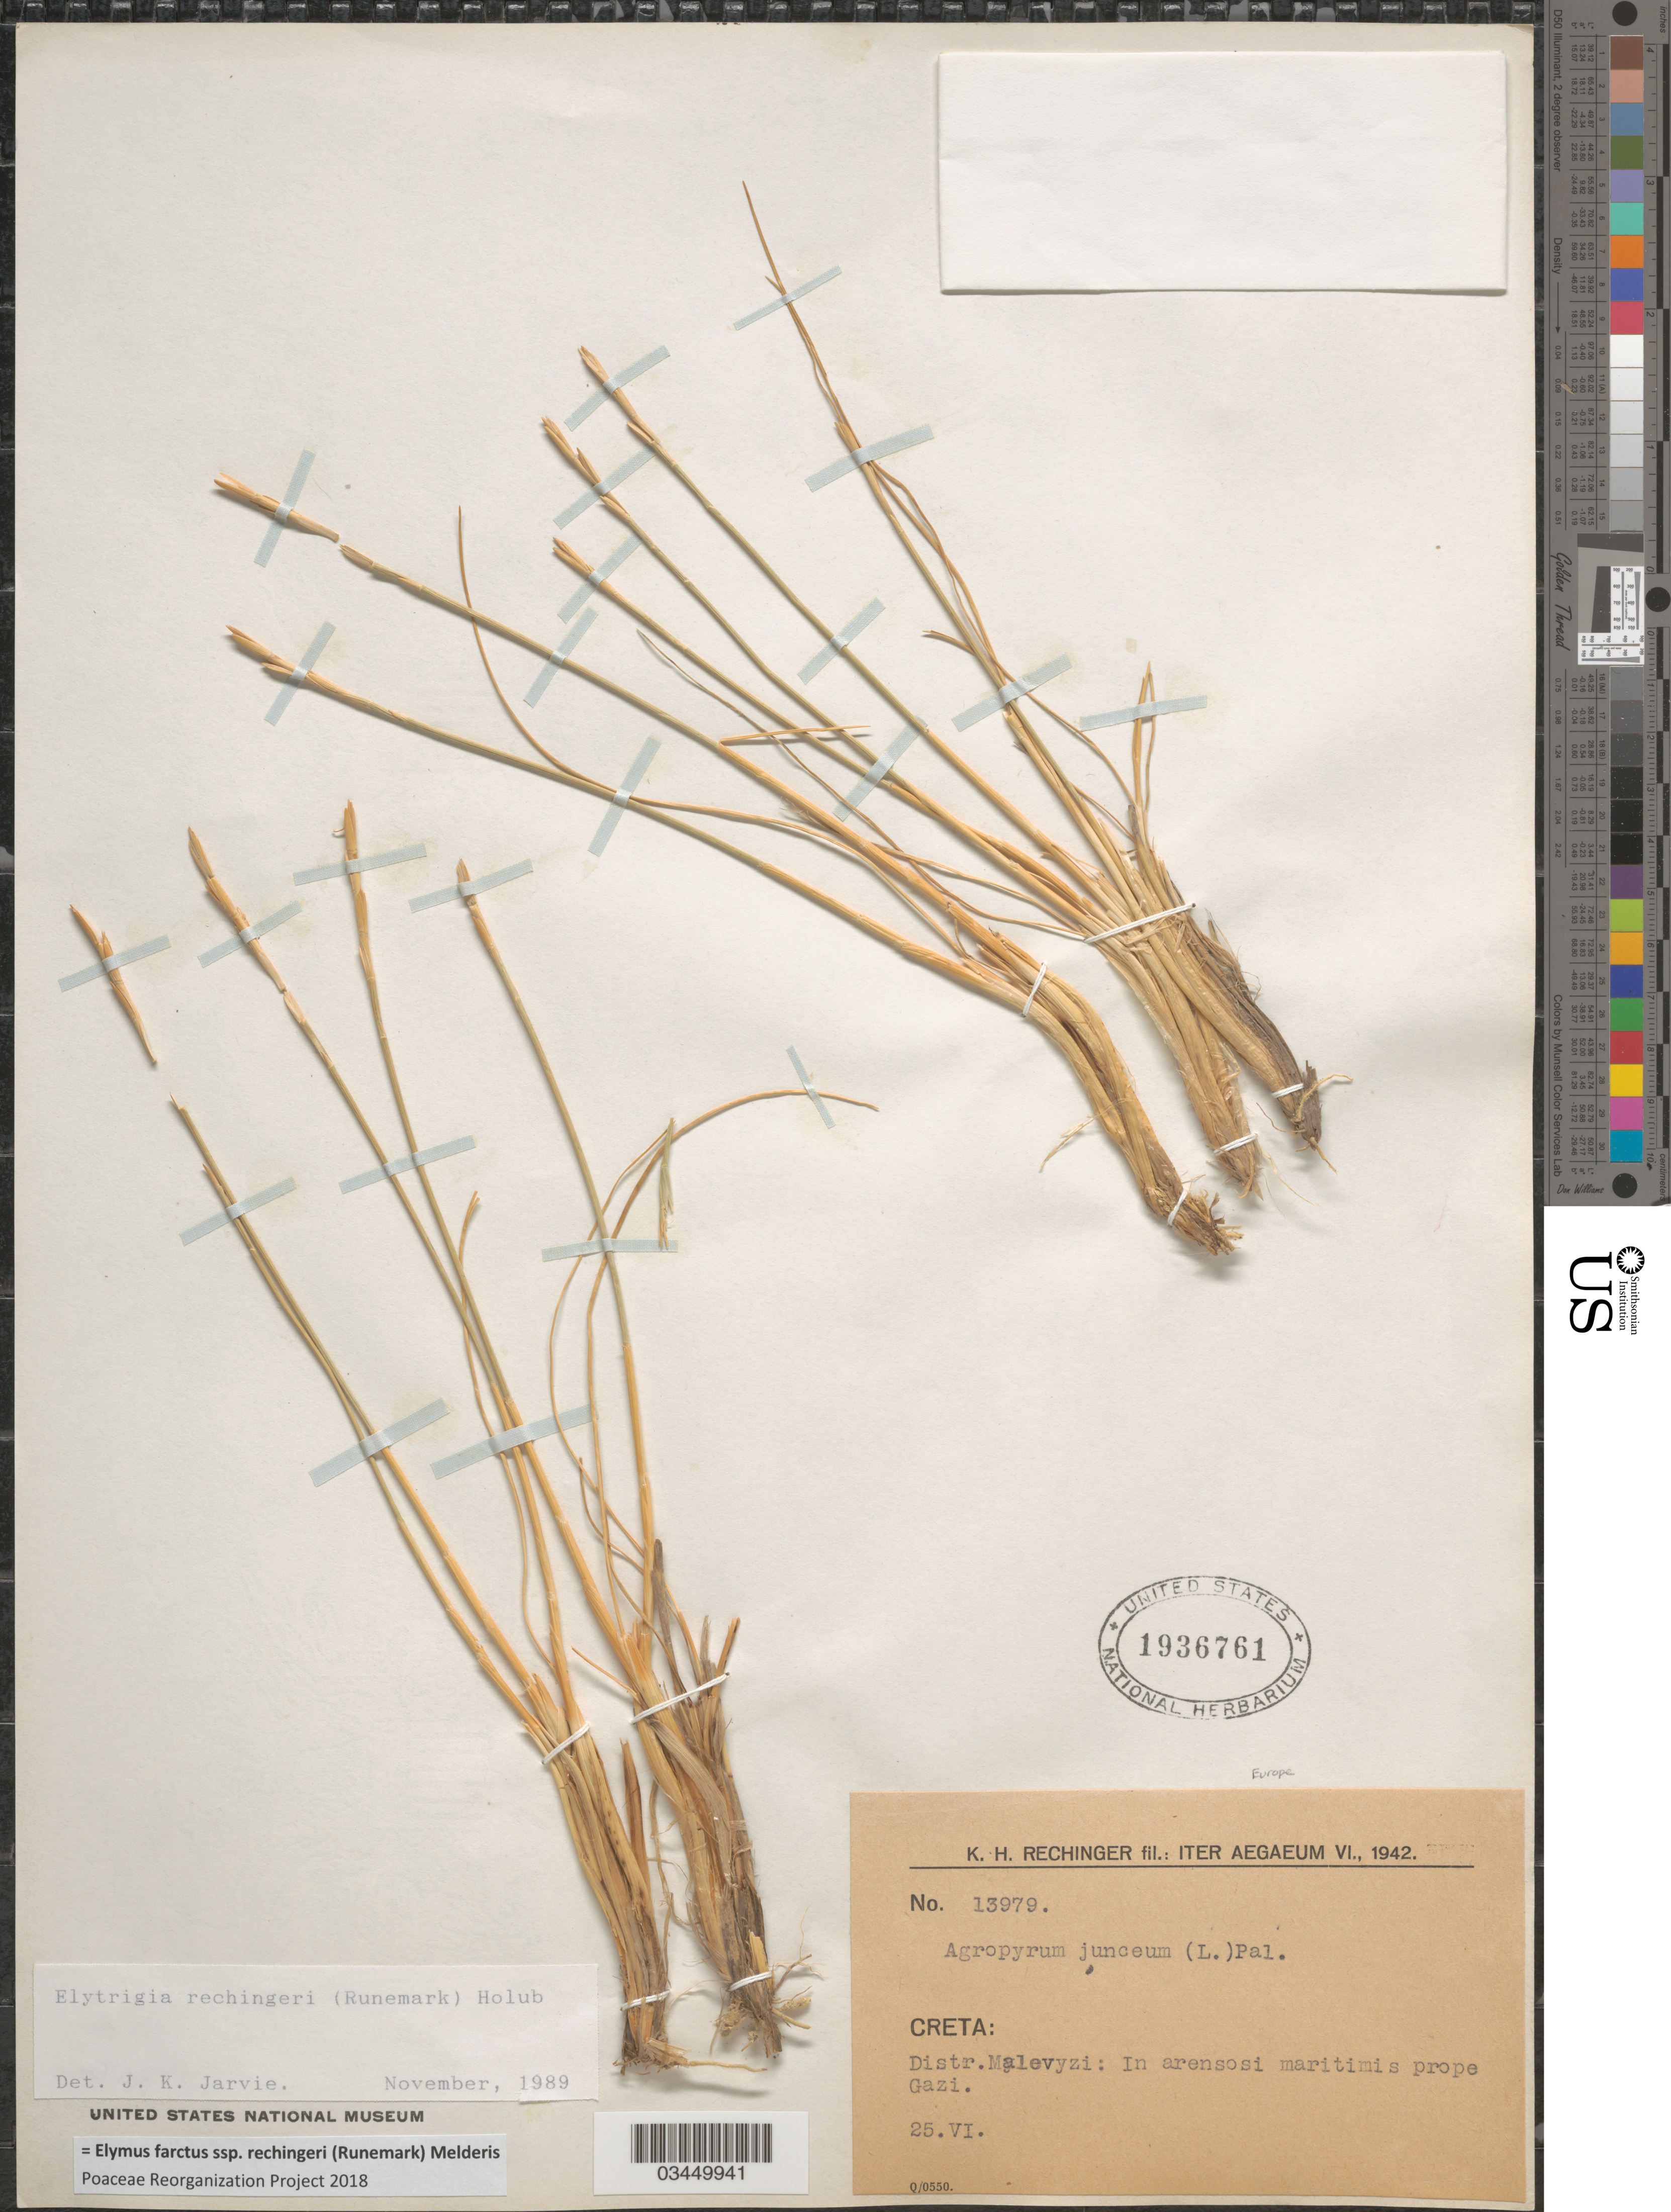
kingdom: Plantae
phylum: Tracheophyta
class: Liliopsida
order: Poales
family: Poaceae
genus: Elymus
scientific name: Elymus farctus subsp. rechingeri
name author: (Runemark) Melderis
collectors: K. H. Rechinger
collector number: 13979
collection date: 1942-06-25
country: Greece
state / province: Crete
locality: Iter Aegaeum VI., 1942. Creta: Distr. Malevyzi: In arensosi maritimis prope Gazi.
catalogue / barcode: US 1936761